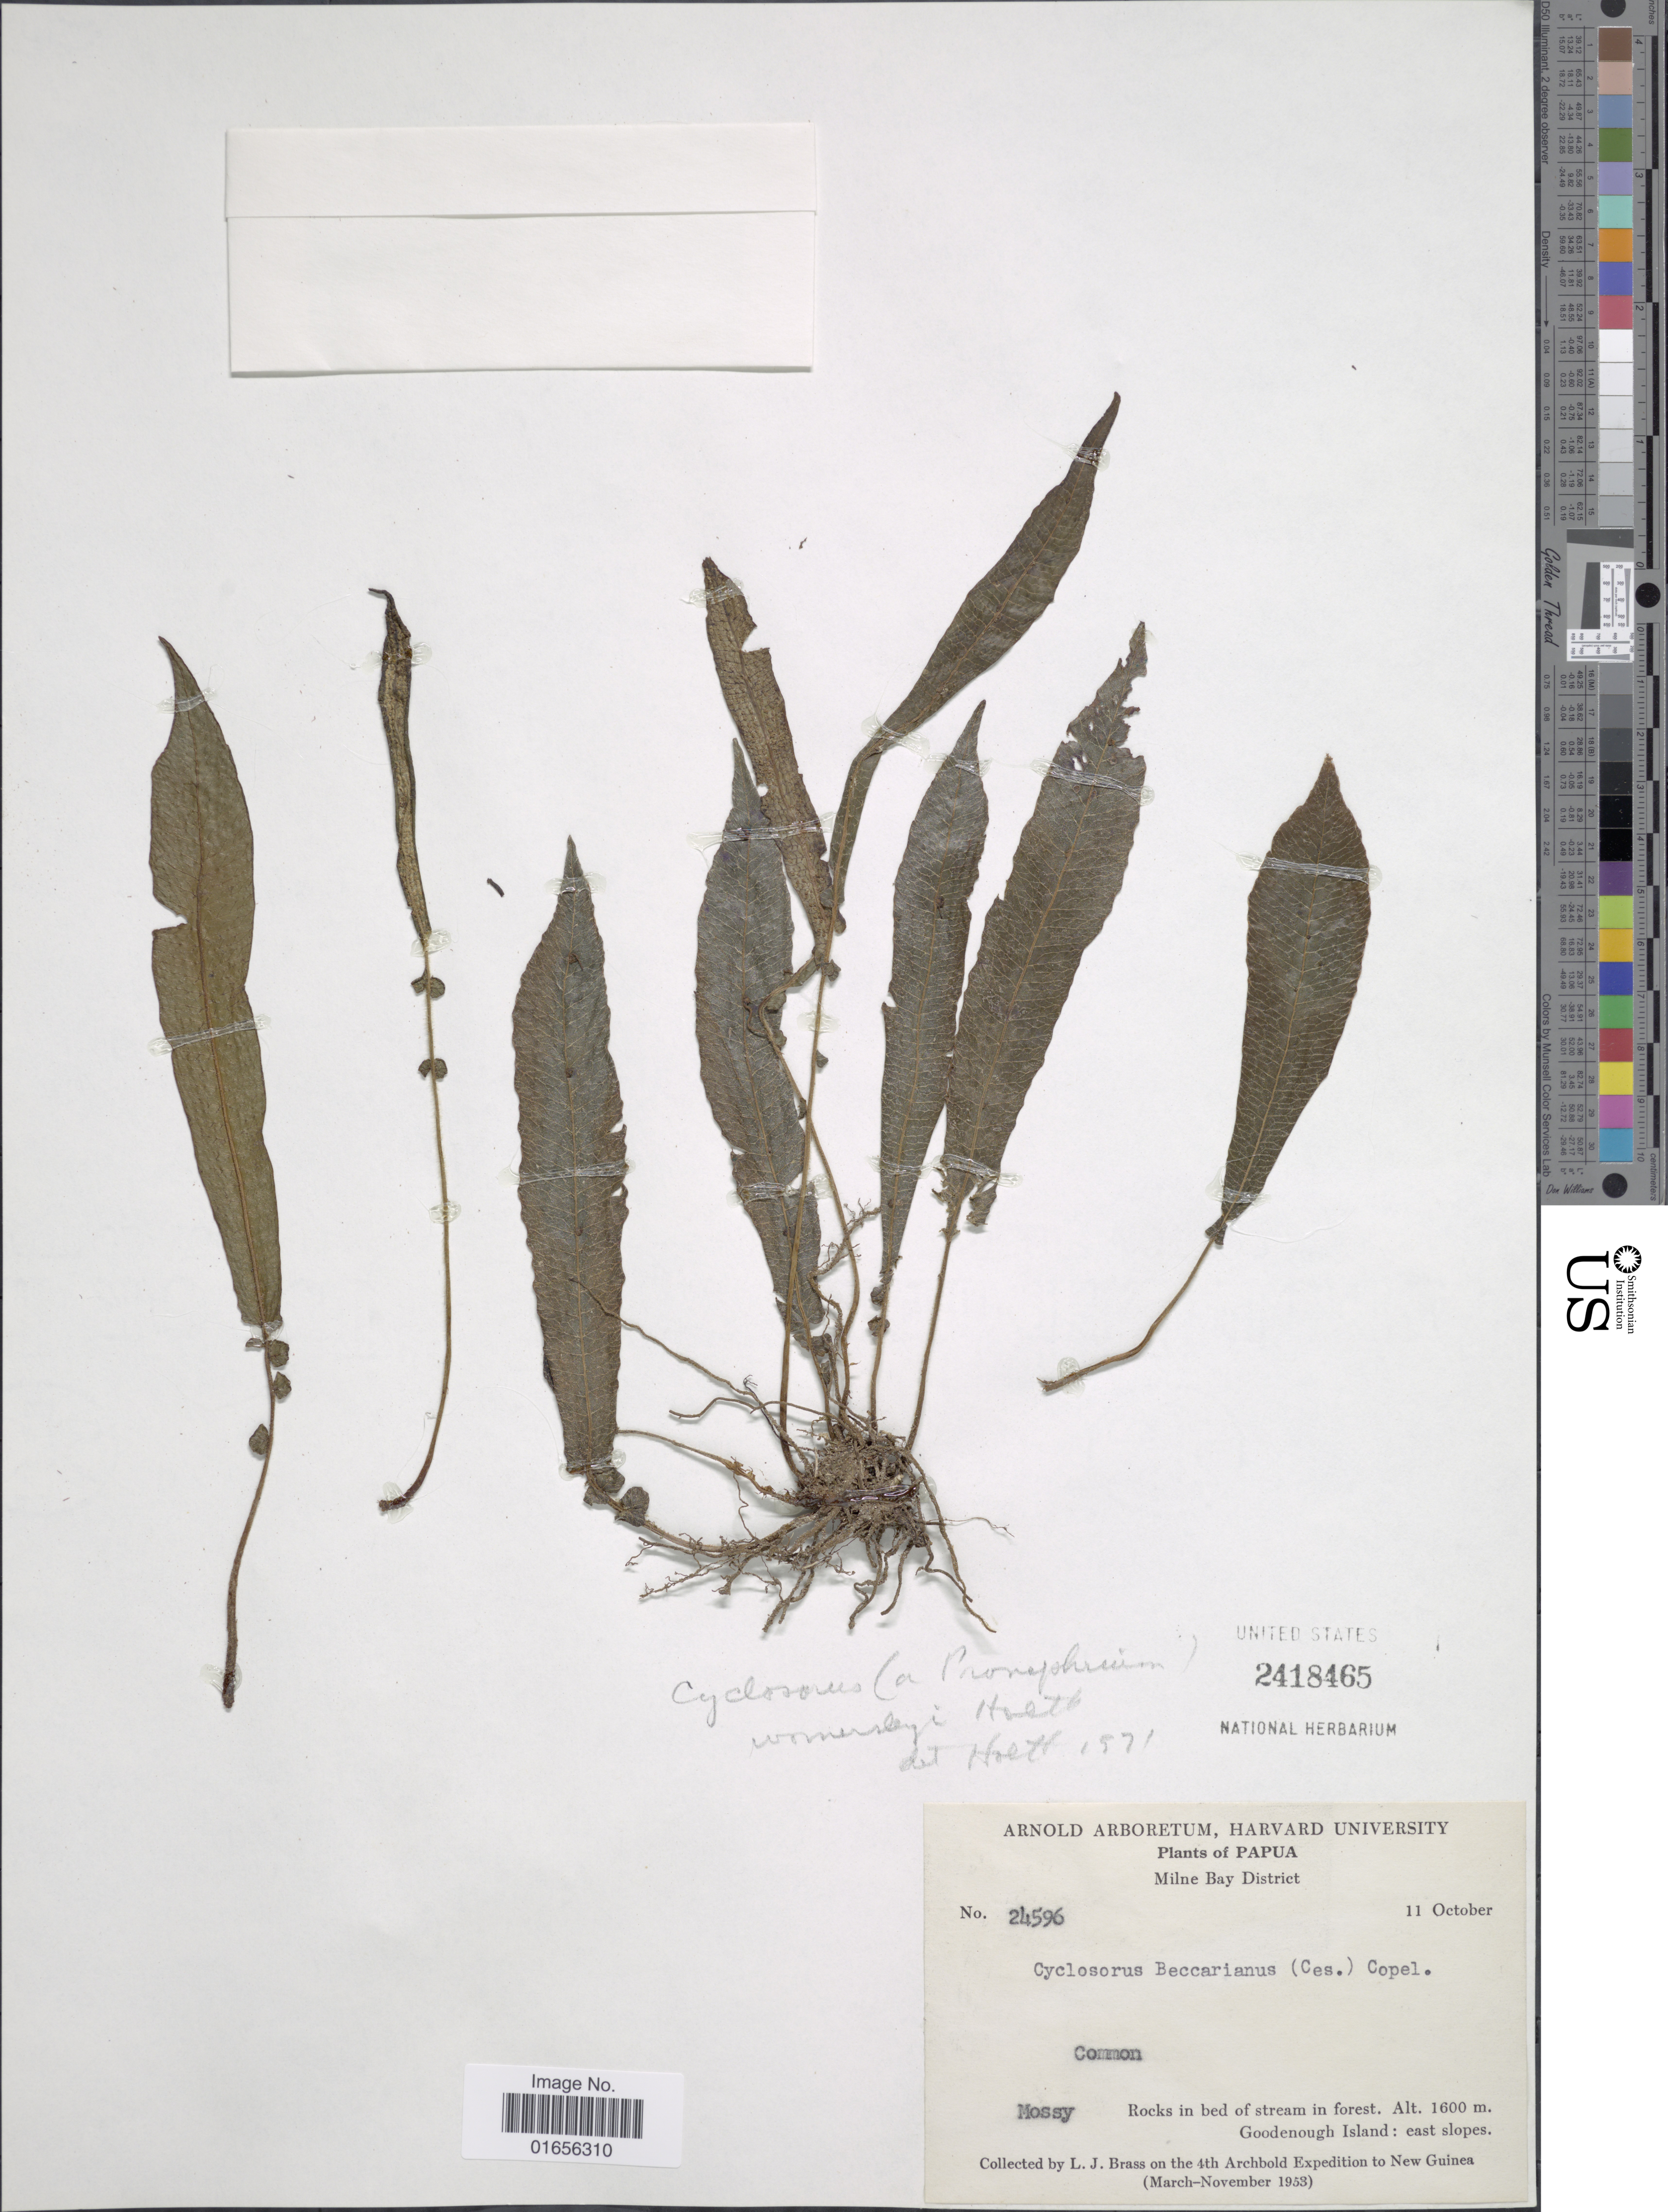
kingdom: Plantae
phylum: Tracheophyta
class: Polypodiopsida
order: Polypodiales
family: Thelypteridaceae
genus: Pronephrium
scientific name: Pronephrium womersleyi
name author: Holttum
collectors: L. J. Brass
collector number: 24596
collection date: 1953-10-11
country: Papua New Guinea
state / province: Milne Bay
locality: Papua, Milne Bay District, Goodenough Island: east slopes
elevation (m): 1600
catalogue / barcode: US 2418465